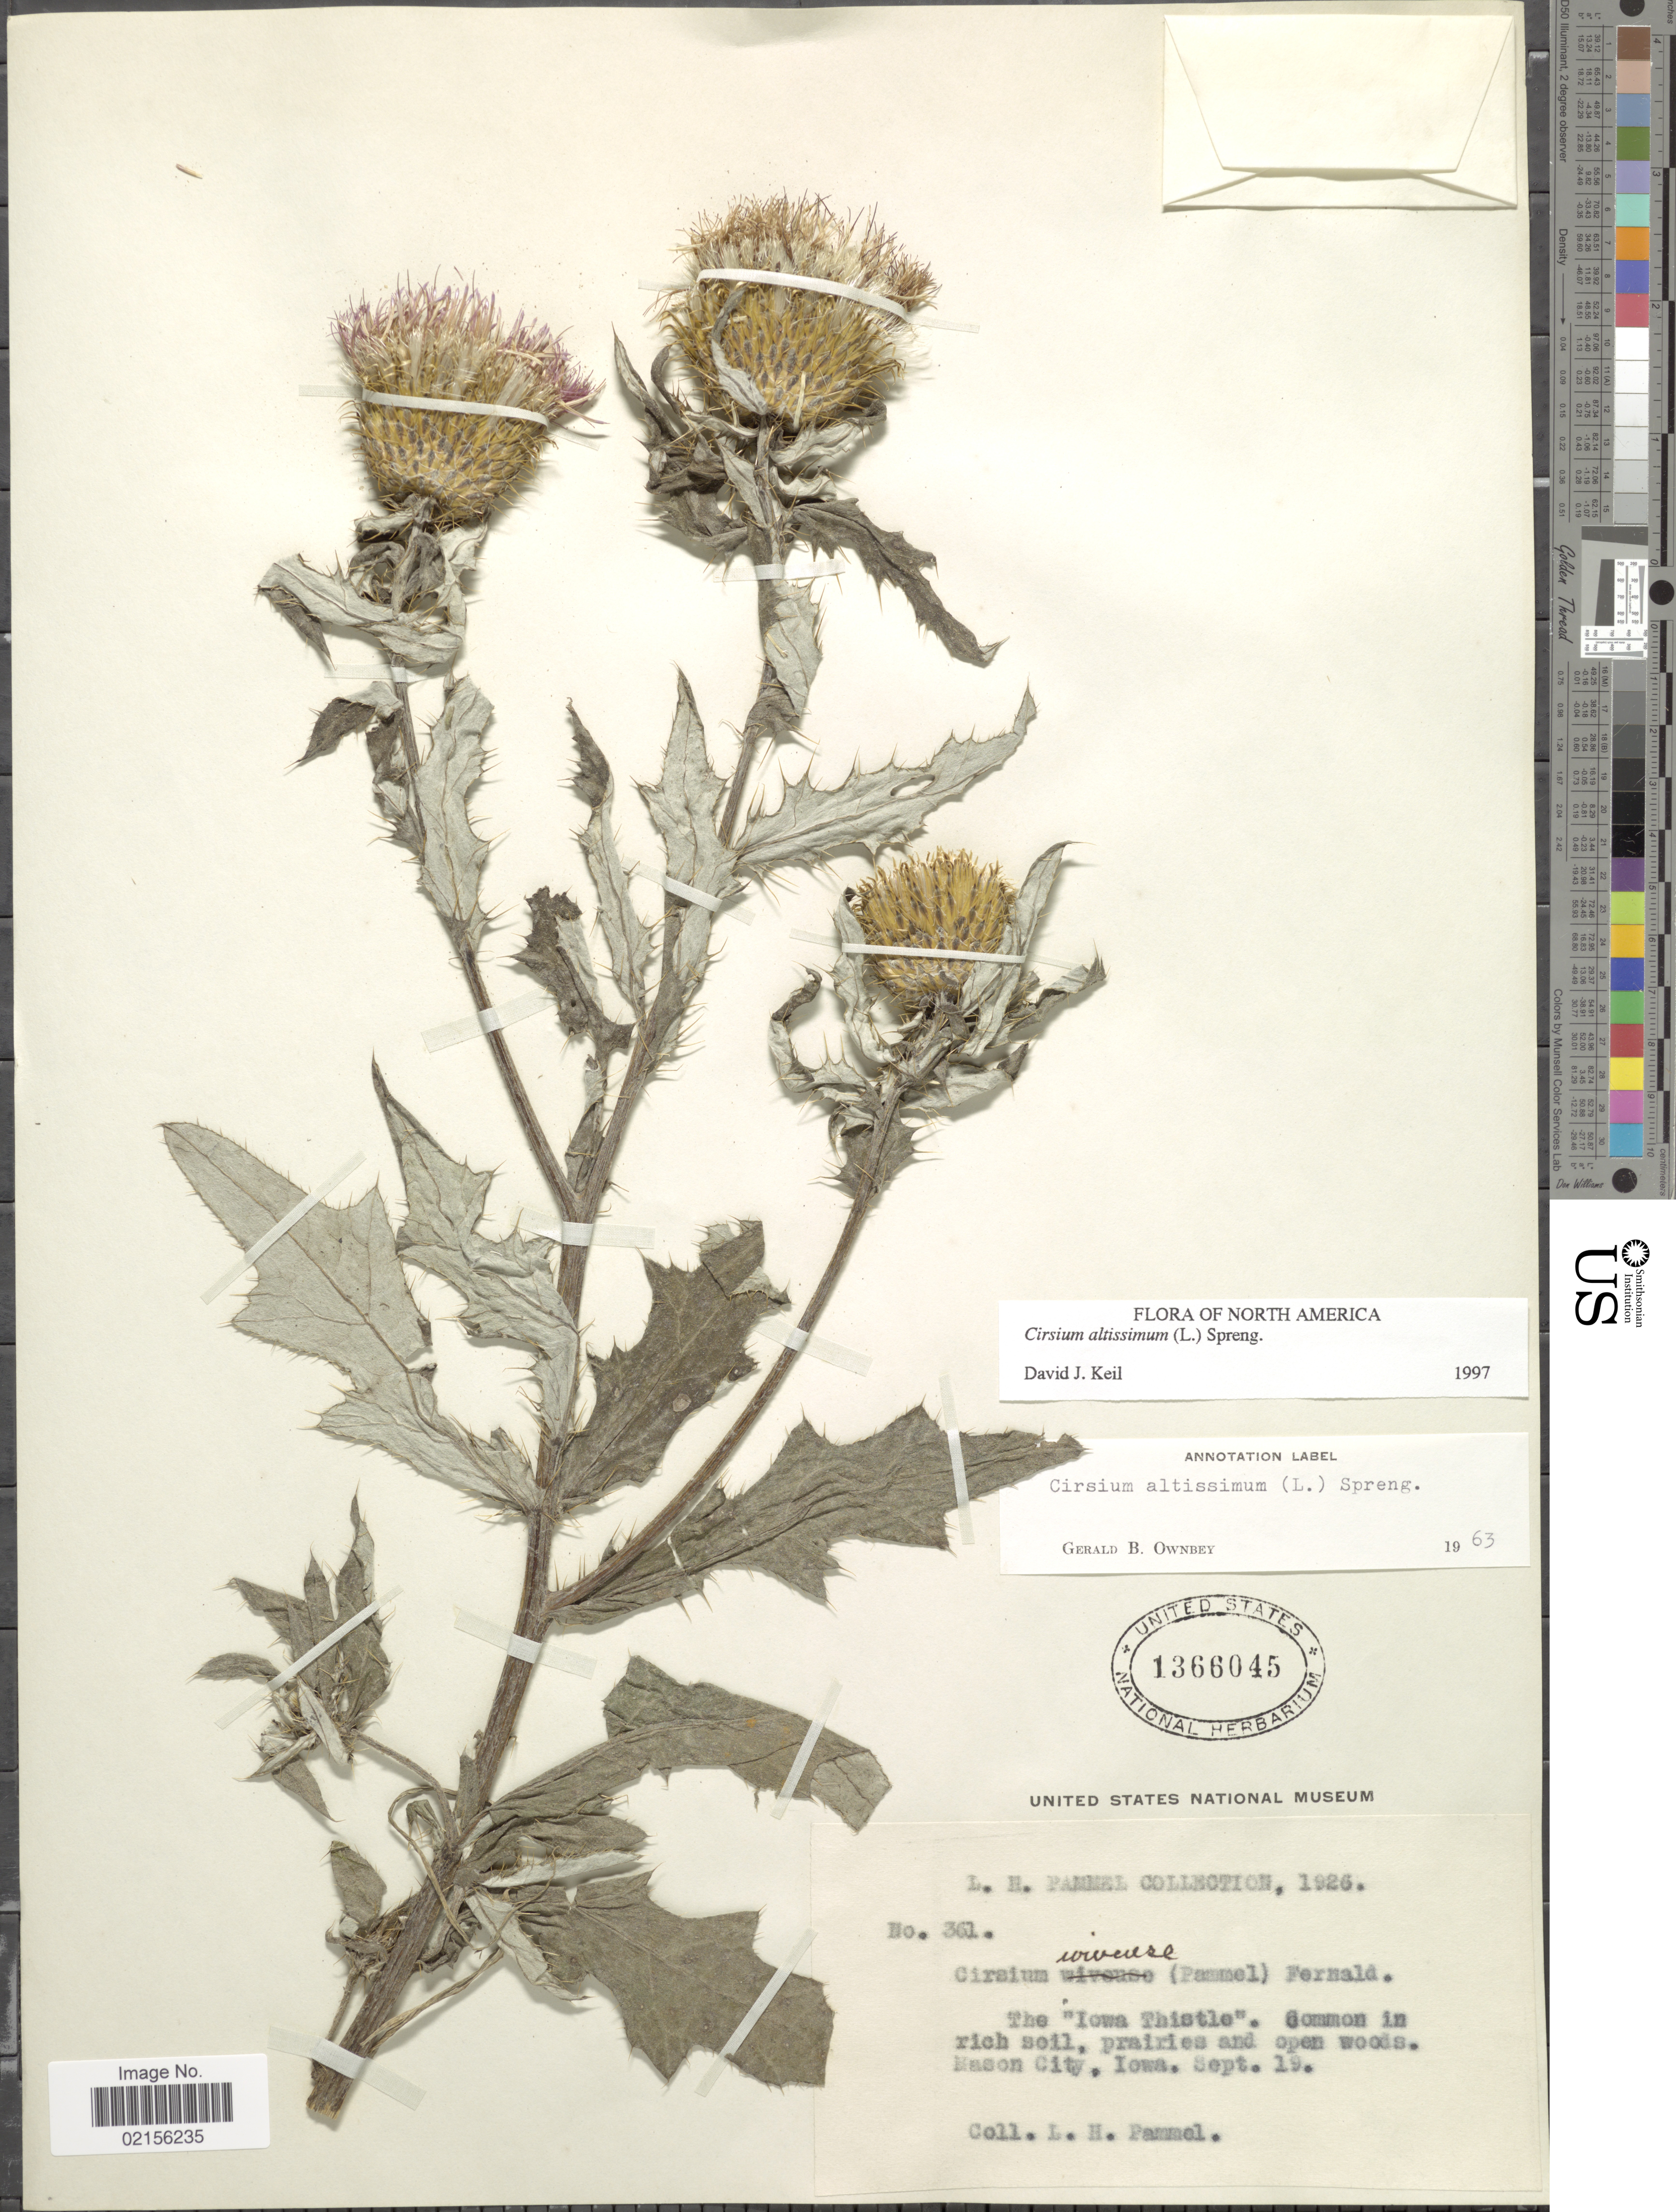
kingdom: Plantae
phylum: Tracheophyta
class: Magnoliopsida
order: Asterales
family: Asteraceae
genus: Cirsium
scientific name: Cirsium altissimum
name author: (L.) Spreng.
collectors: L. Pammel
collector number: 361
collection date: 1926-09-19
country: United States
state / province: Iowa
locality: The 'Iowa Thistle'. Common in rich soil, prairies and open woods. madson City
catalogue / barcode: US 1366045